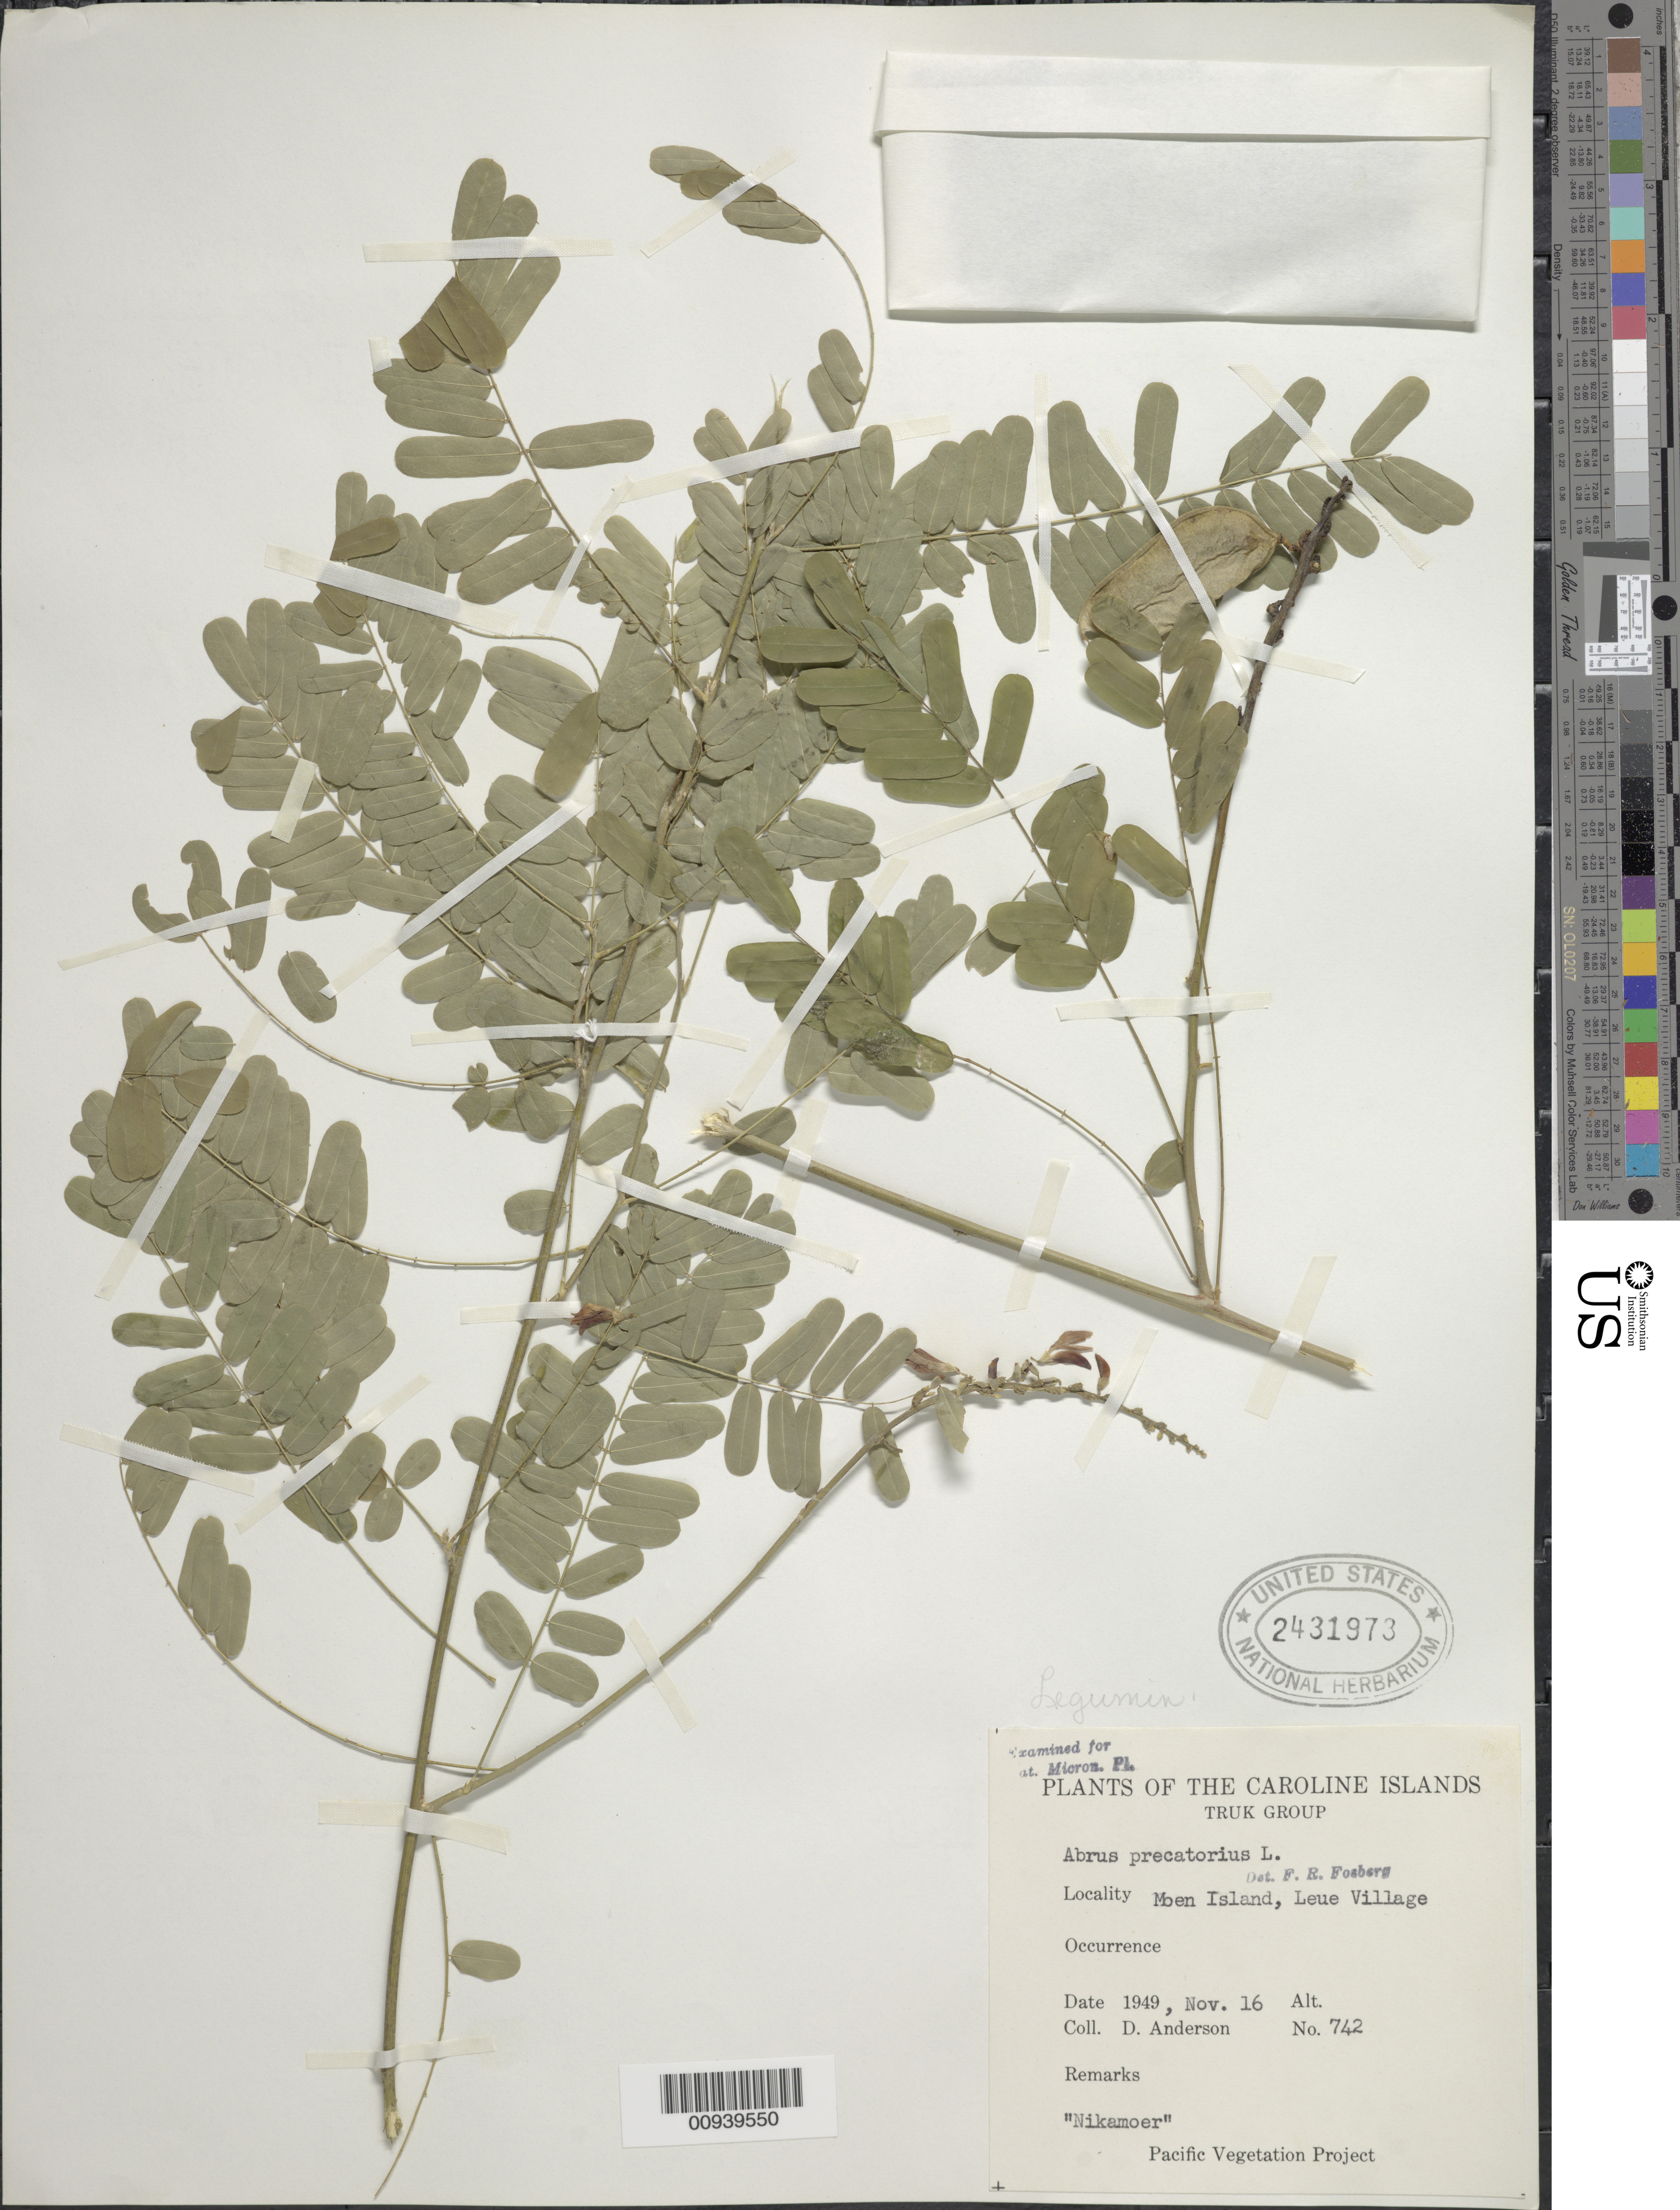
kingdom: Plantae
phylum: Tracheophyta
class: Magnoliopsida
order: Fabales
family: Fabaceae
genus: Abrus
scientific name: Abrus precatorius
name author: L.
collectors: D. Anderson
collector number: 742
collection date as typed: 16 Nov 1949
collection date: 1949-11-16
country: Micronesia, Federated States of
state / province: Truk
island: Moen [Wono]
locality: Leue Village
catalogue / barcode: US 2431973